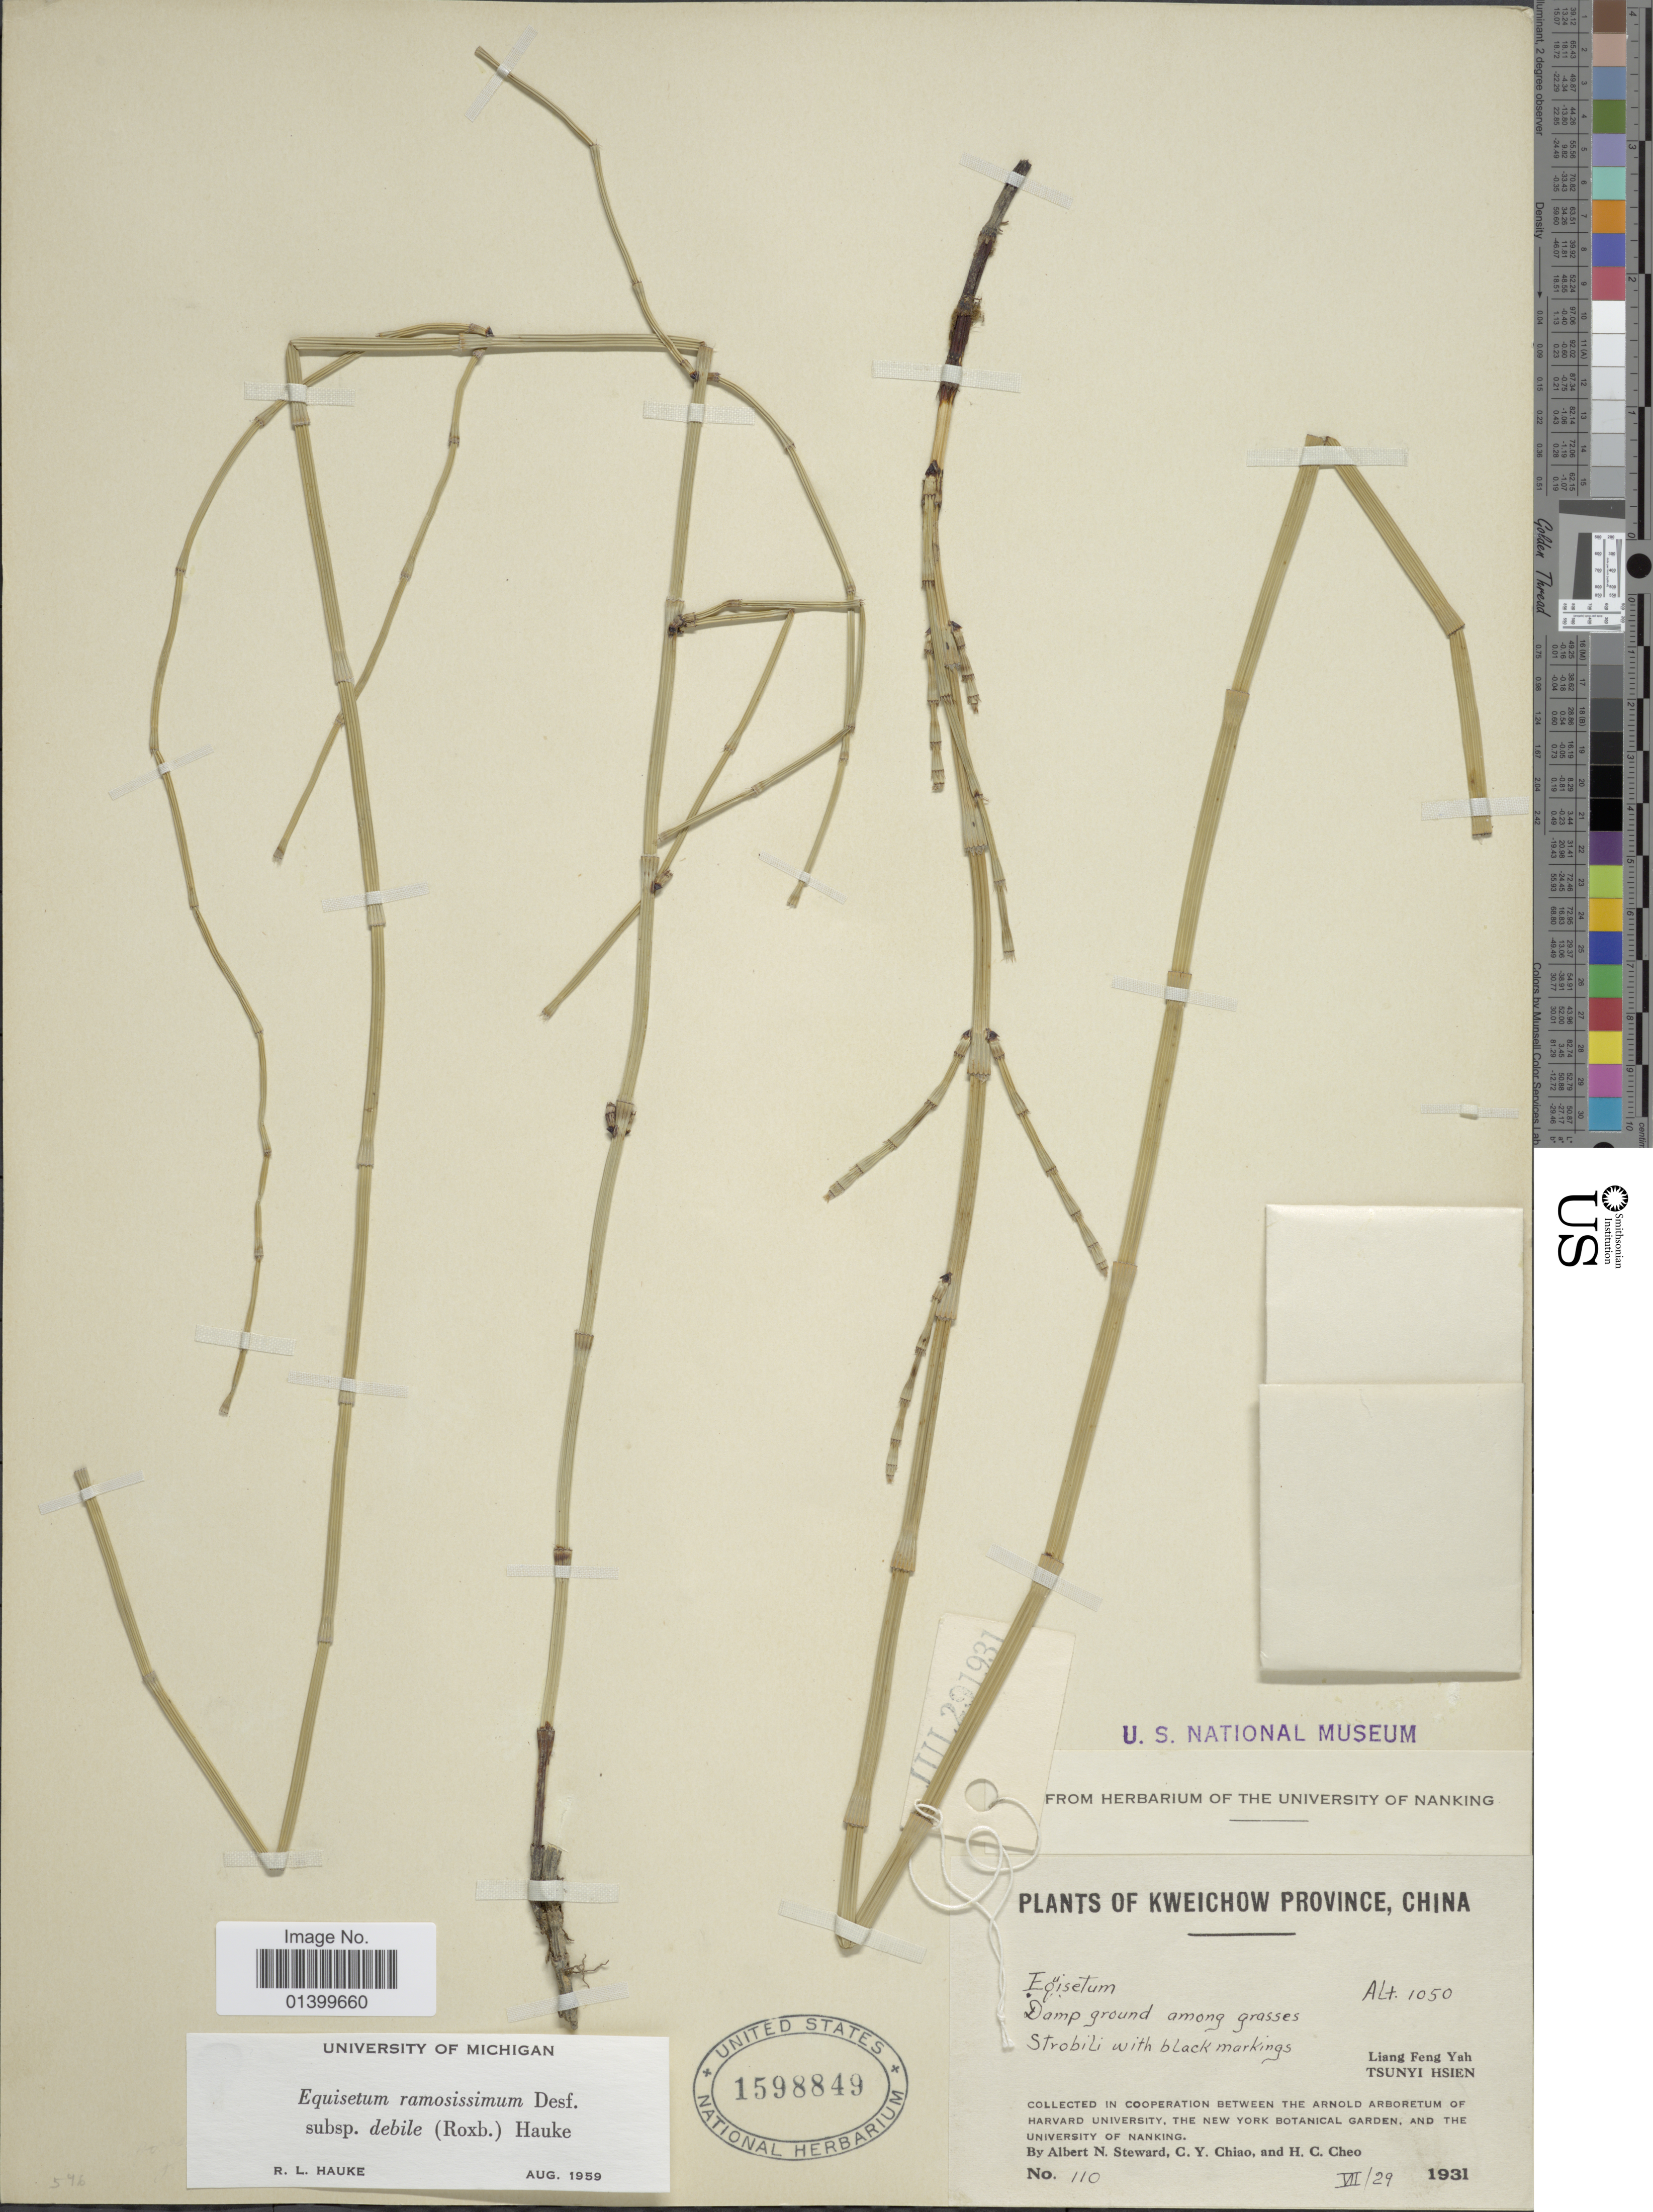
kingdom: Plantae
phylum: Tracheophyta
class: Polypodiopsida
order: Equisetales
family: Equisetaceae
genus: Equisetum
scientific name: Equisetum ramosissimum subsp. debile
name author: (Roxb. ex Vaucher) Hauke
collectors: A. N. Steward, C. Y. Chiao & H. Cheo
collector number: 110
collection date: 1931-07-29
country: China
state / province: Guizhou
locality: Plants of Kweichow Province, China. Liang Feng Yah, Tsunyi Hsien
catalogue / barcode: US 1598849